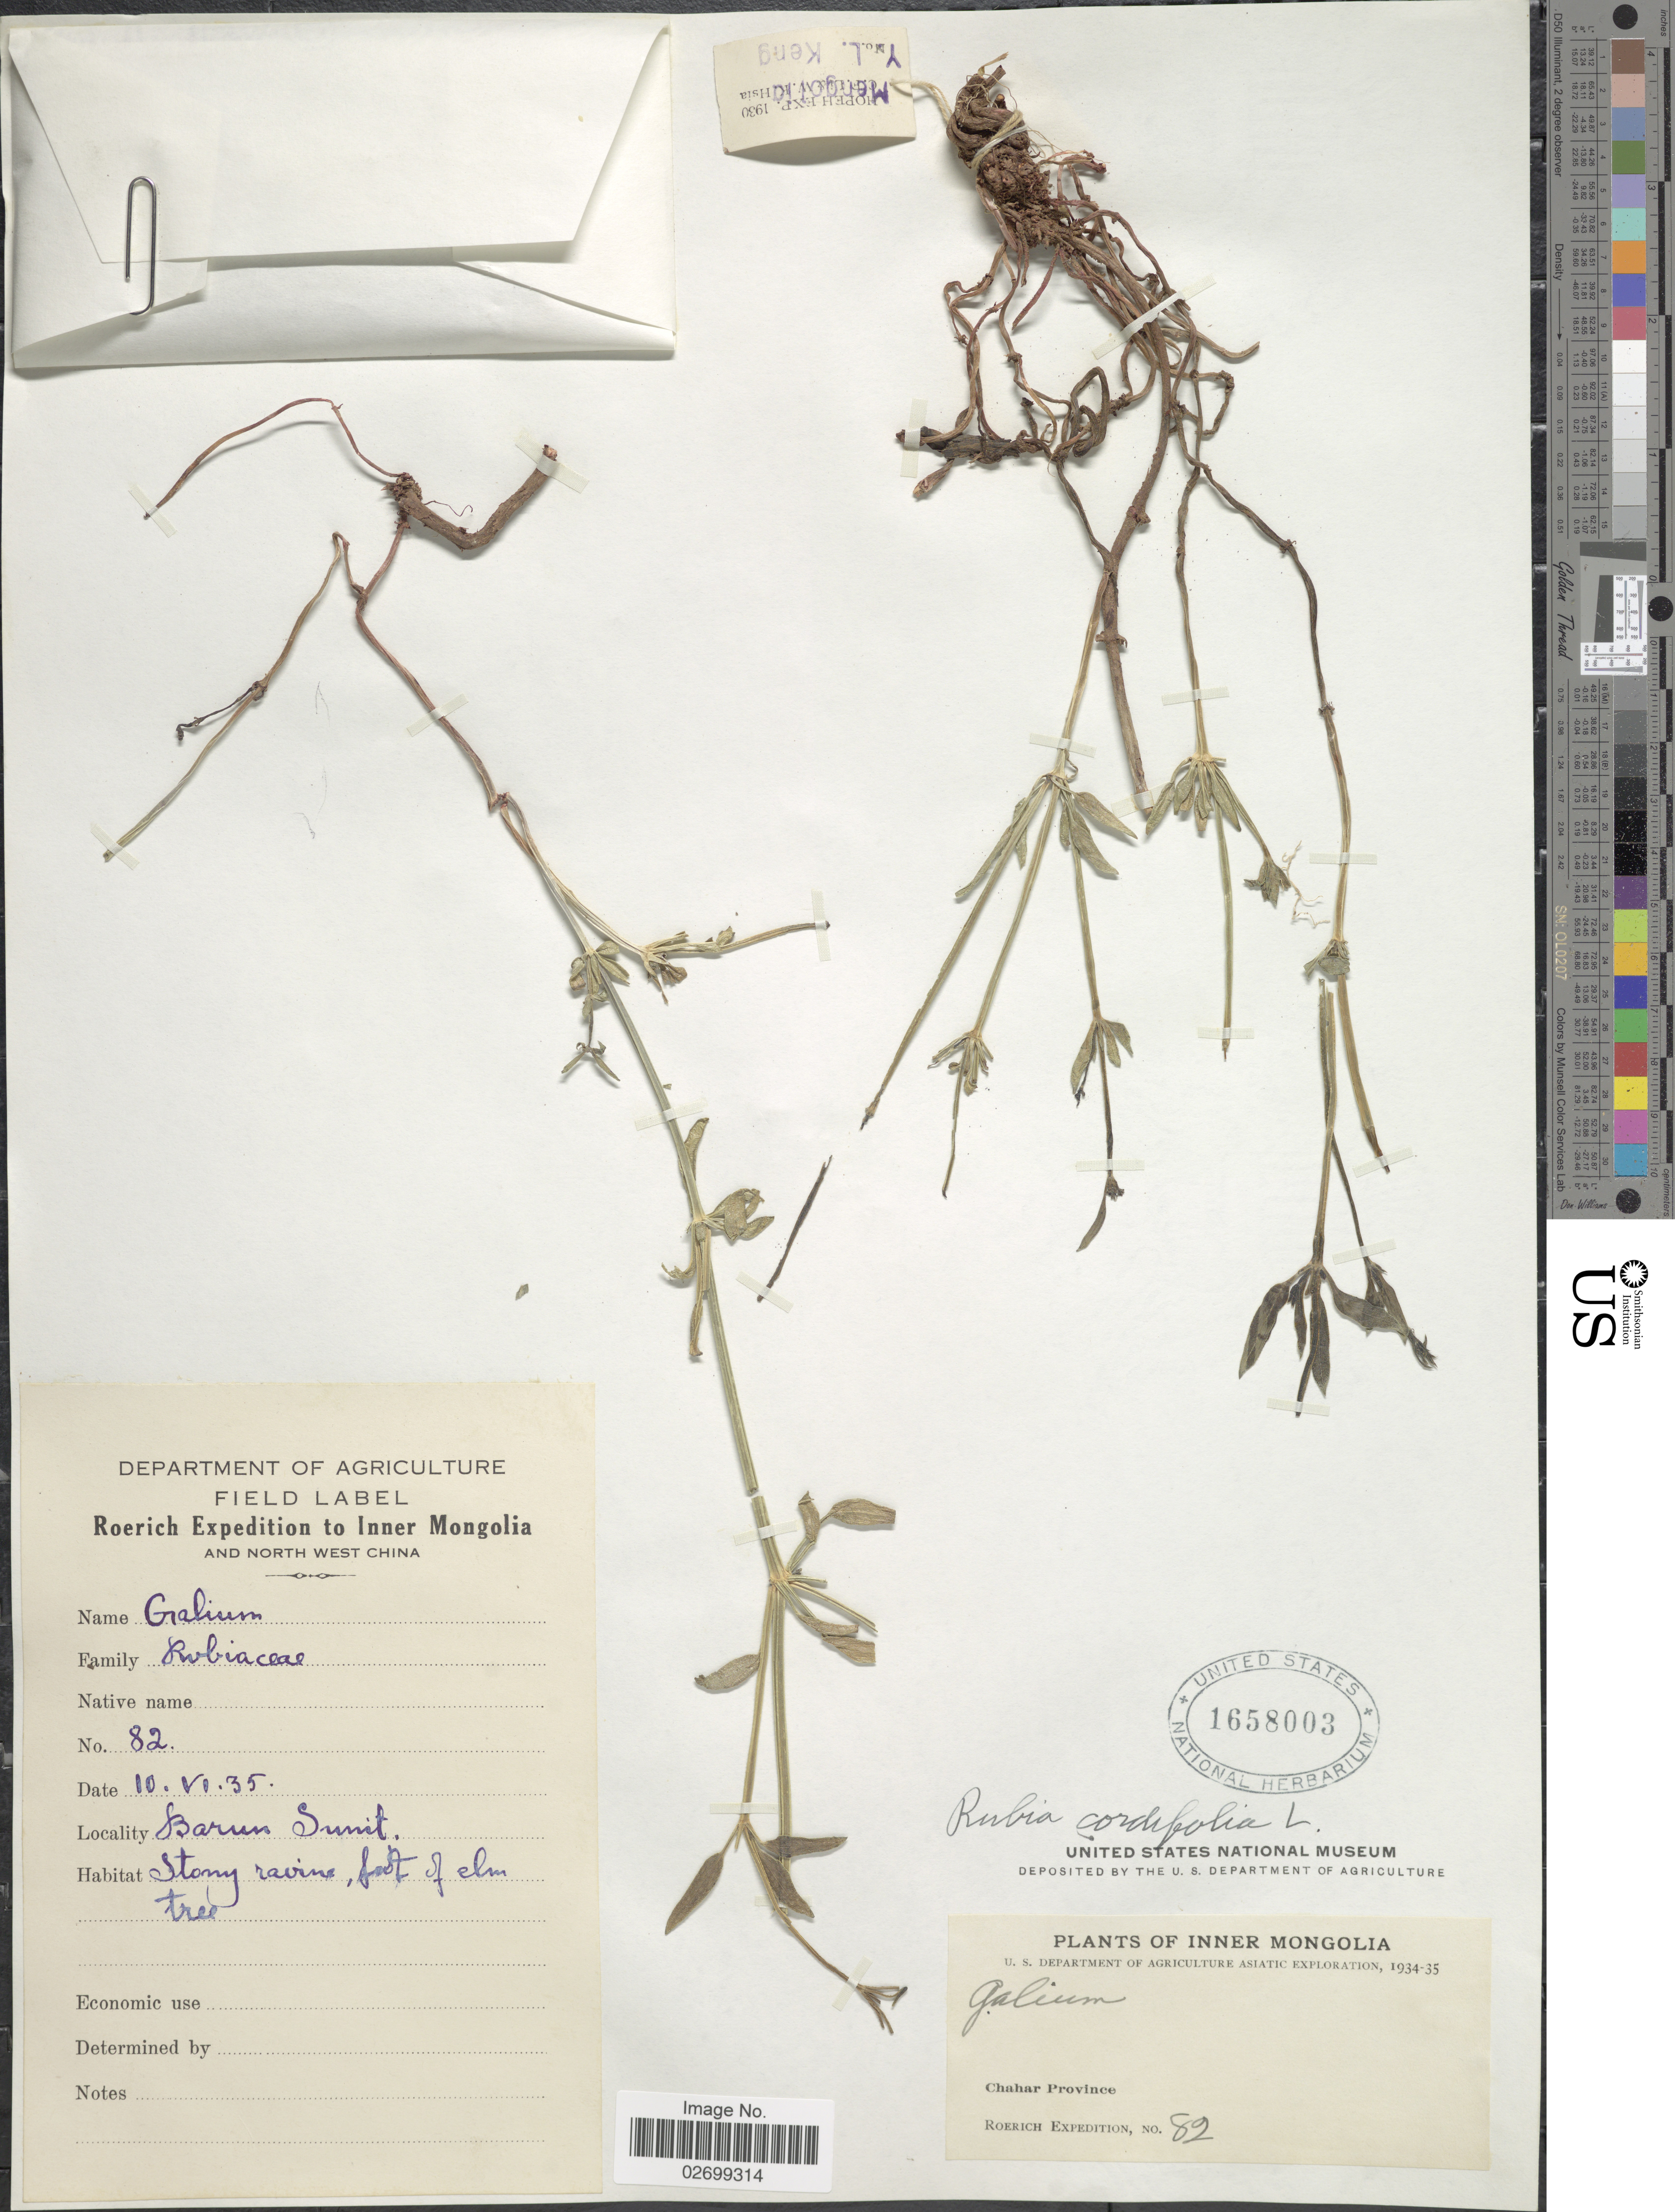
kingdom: Plantae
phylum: Tracheophyta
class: Magnoliopsida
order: Gentianales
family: Rubiaceae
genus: Rubia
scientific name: Rubia cordifolia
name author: L.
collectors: Roerich Expedition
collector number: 82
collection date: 1935-06-10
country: China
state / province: Nei Monggol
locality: Inner Mongolia, Chahar Province, Barun Sunit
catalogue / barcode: US 1658003